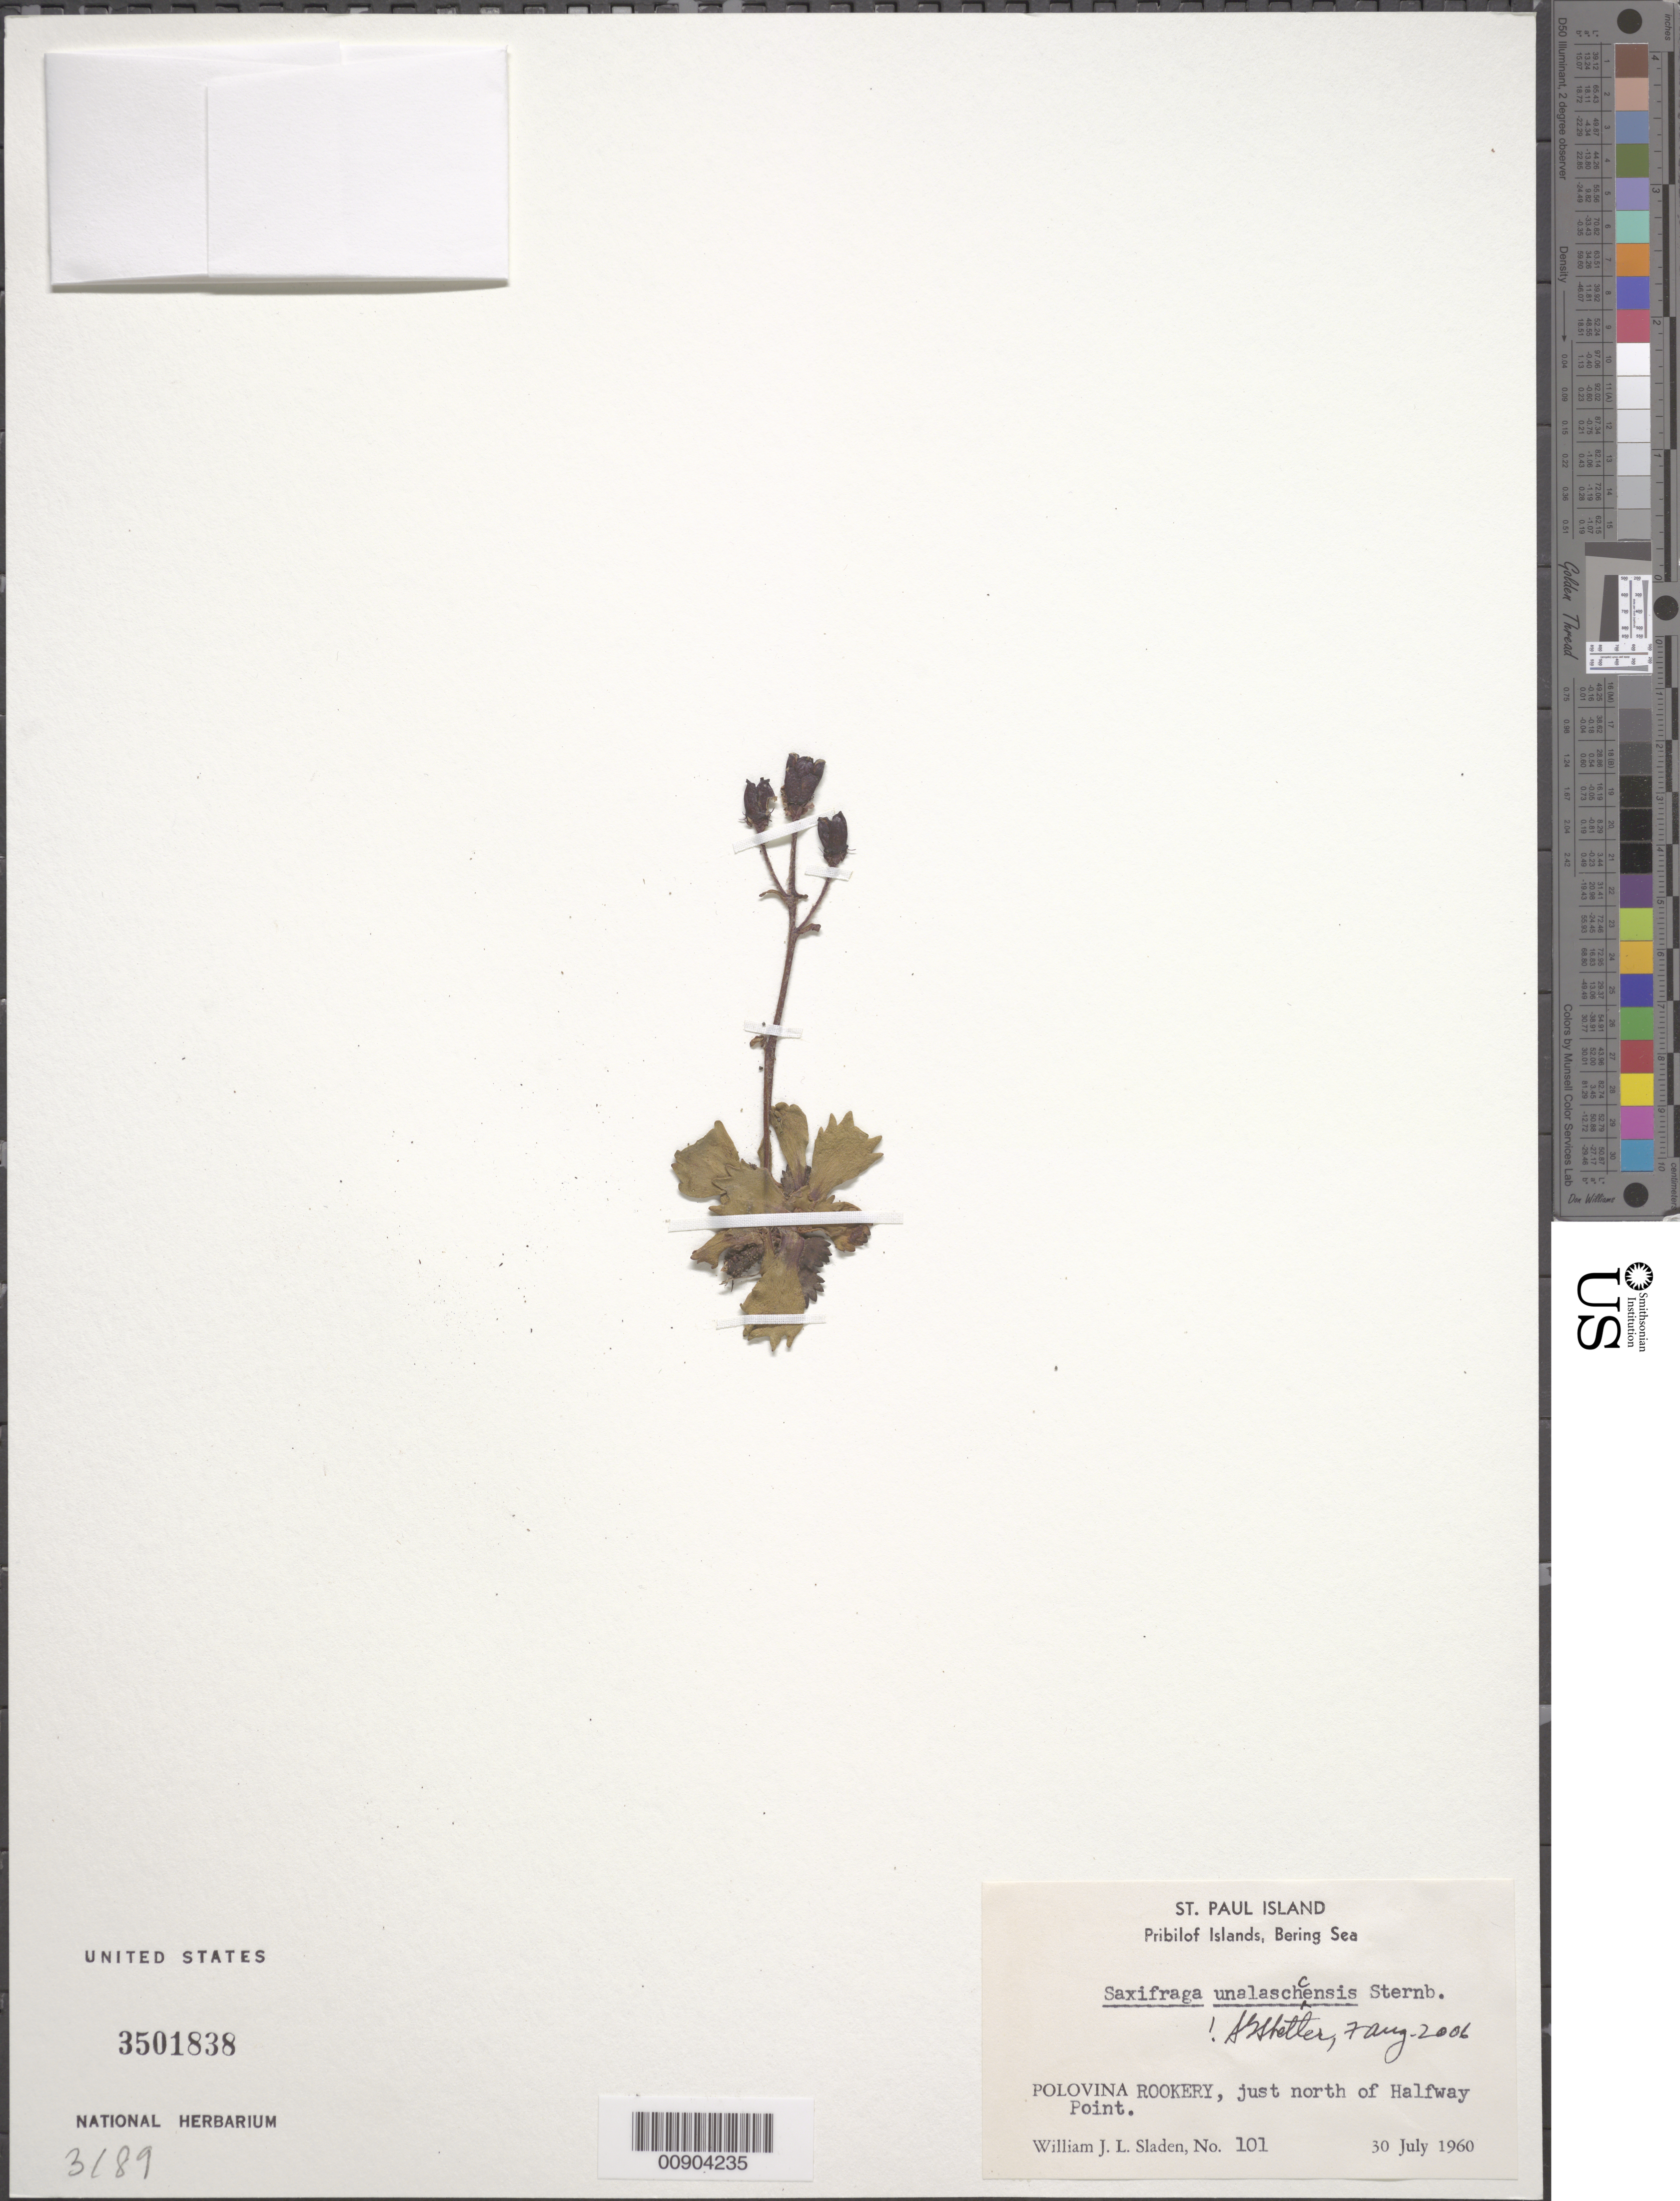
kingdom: Plantae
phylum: Tracheophyta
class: Magnoliopsida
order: Saxifragales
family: Saxifragaceae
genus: Micranthes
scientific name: Micranthes unalaschcensis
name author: (Sternb.) Gornall & H. Ohba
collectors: W. Sladen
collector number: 101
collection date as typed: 30 Jul 1960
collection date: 1960-07-30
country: United States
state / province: Alaska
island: St. Paul Island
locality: St. Paul Island. Polovina Rookery, just north of Halfway Point., Bering Sea, Pribilof Islands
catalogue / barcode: US 3501838